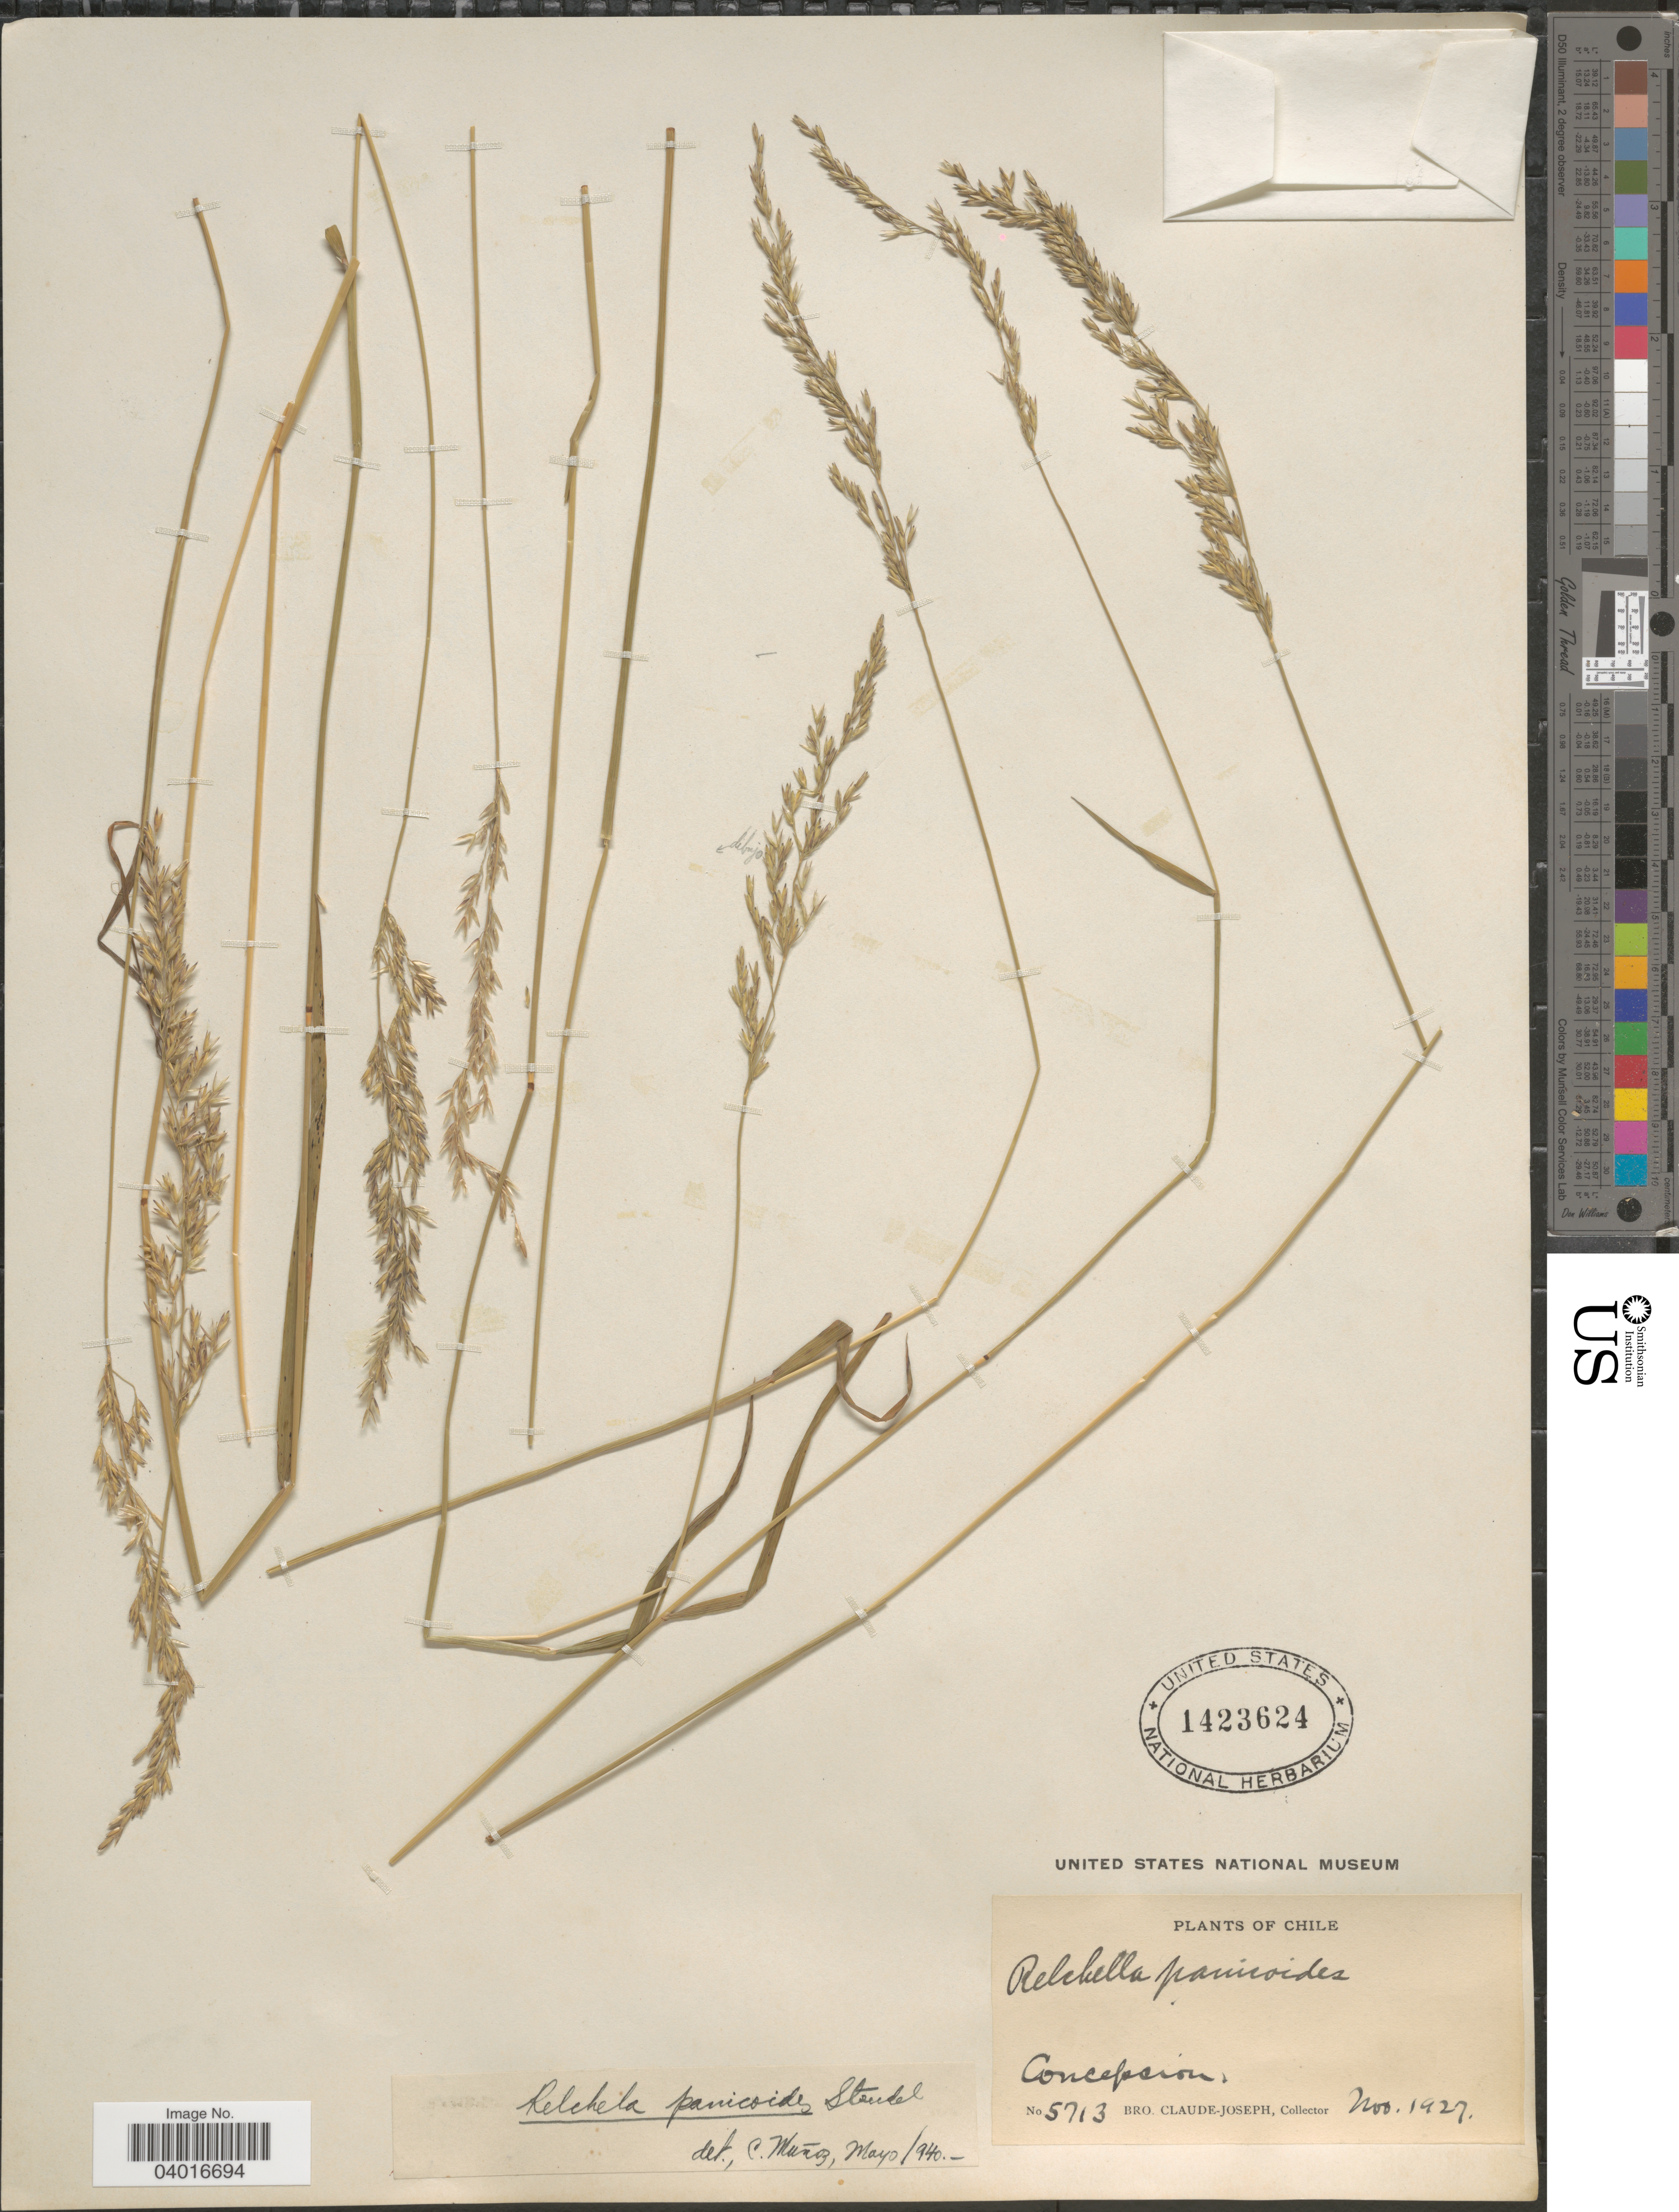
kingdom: Plantae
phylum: Tracheophyta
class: Liliopsida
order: Poales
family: Poaceae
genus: Relchela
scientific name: Relchela panicoides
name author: Steud.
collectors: Bro. Claude-Joseph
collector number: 5713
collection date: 1927-11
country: Chile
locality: Concepcion.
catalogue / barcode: US 1423624